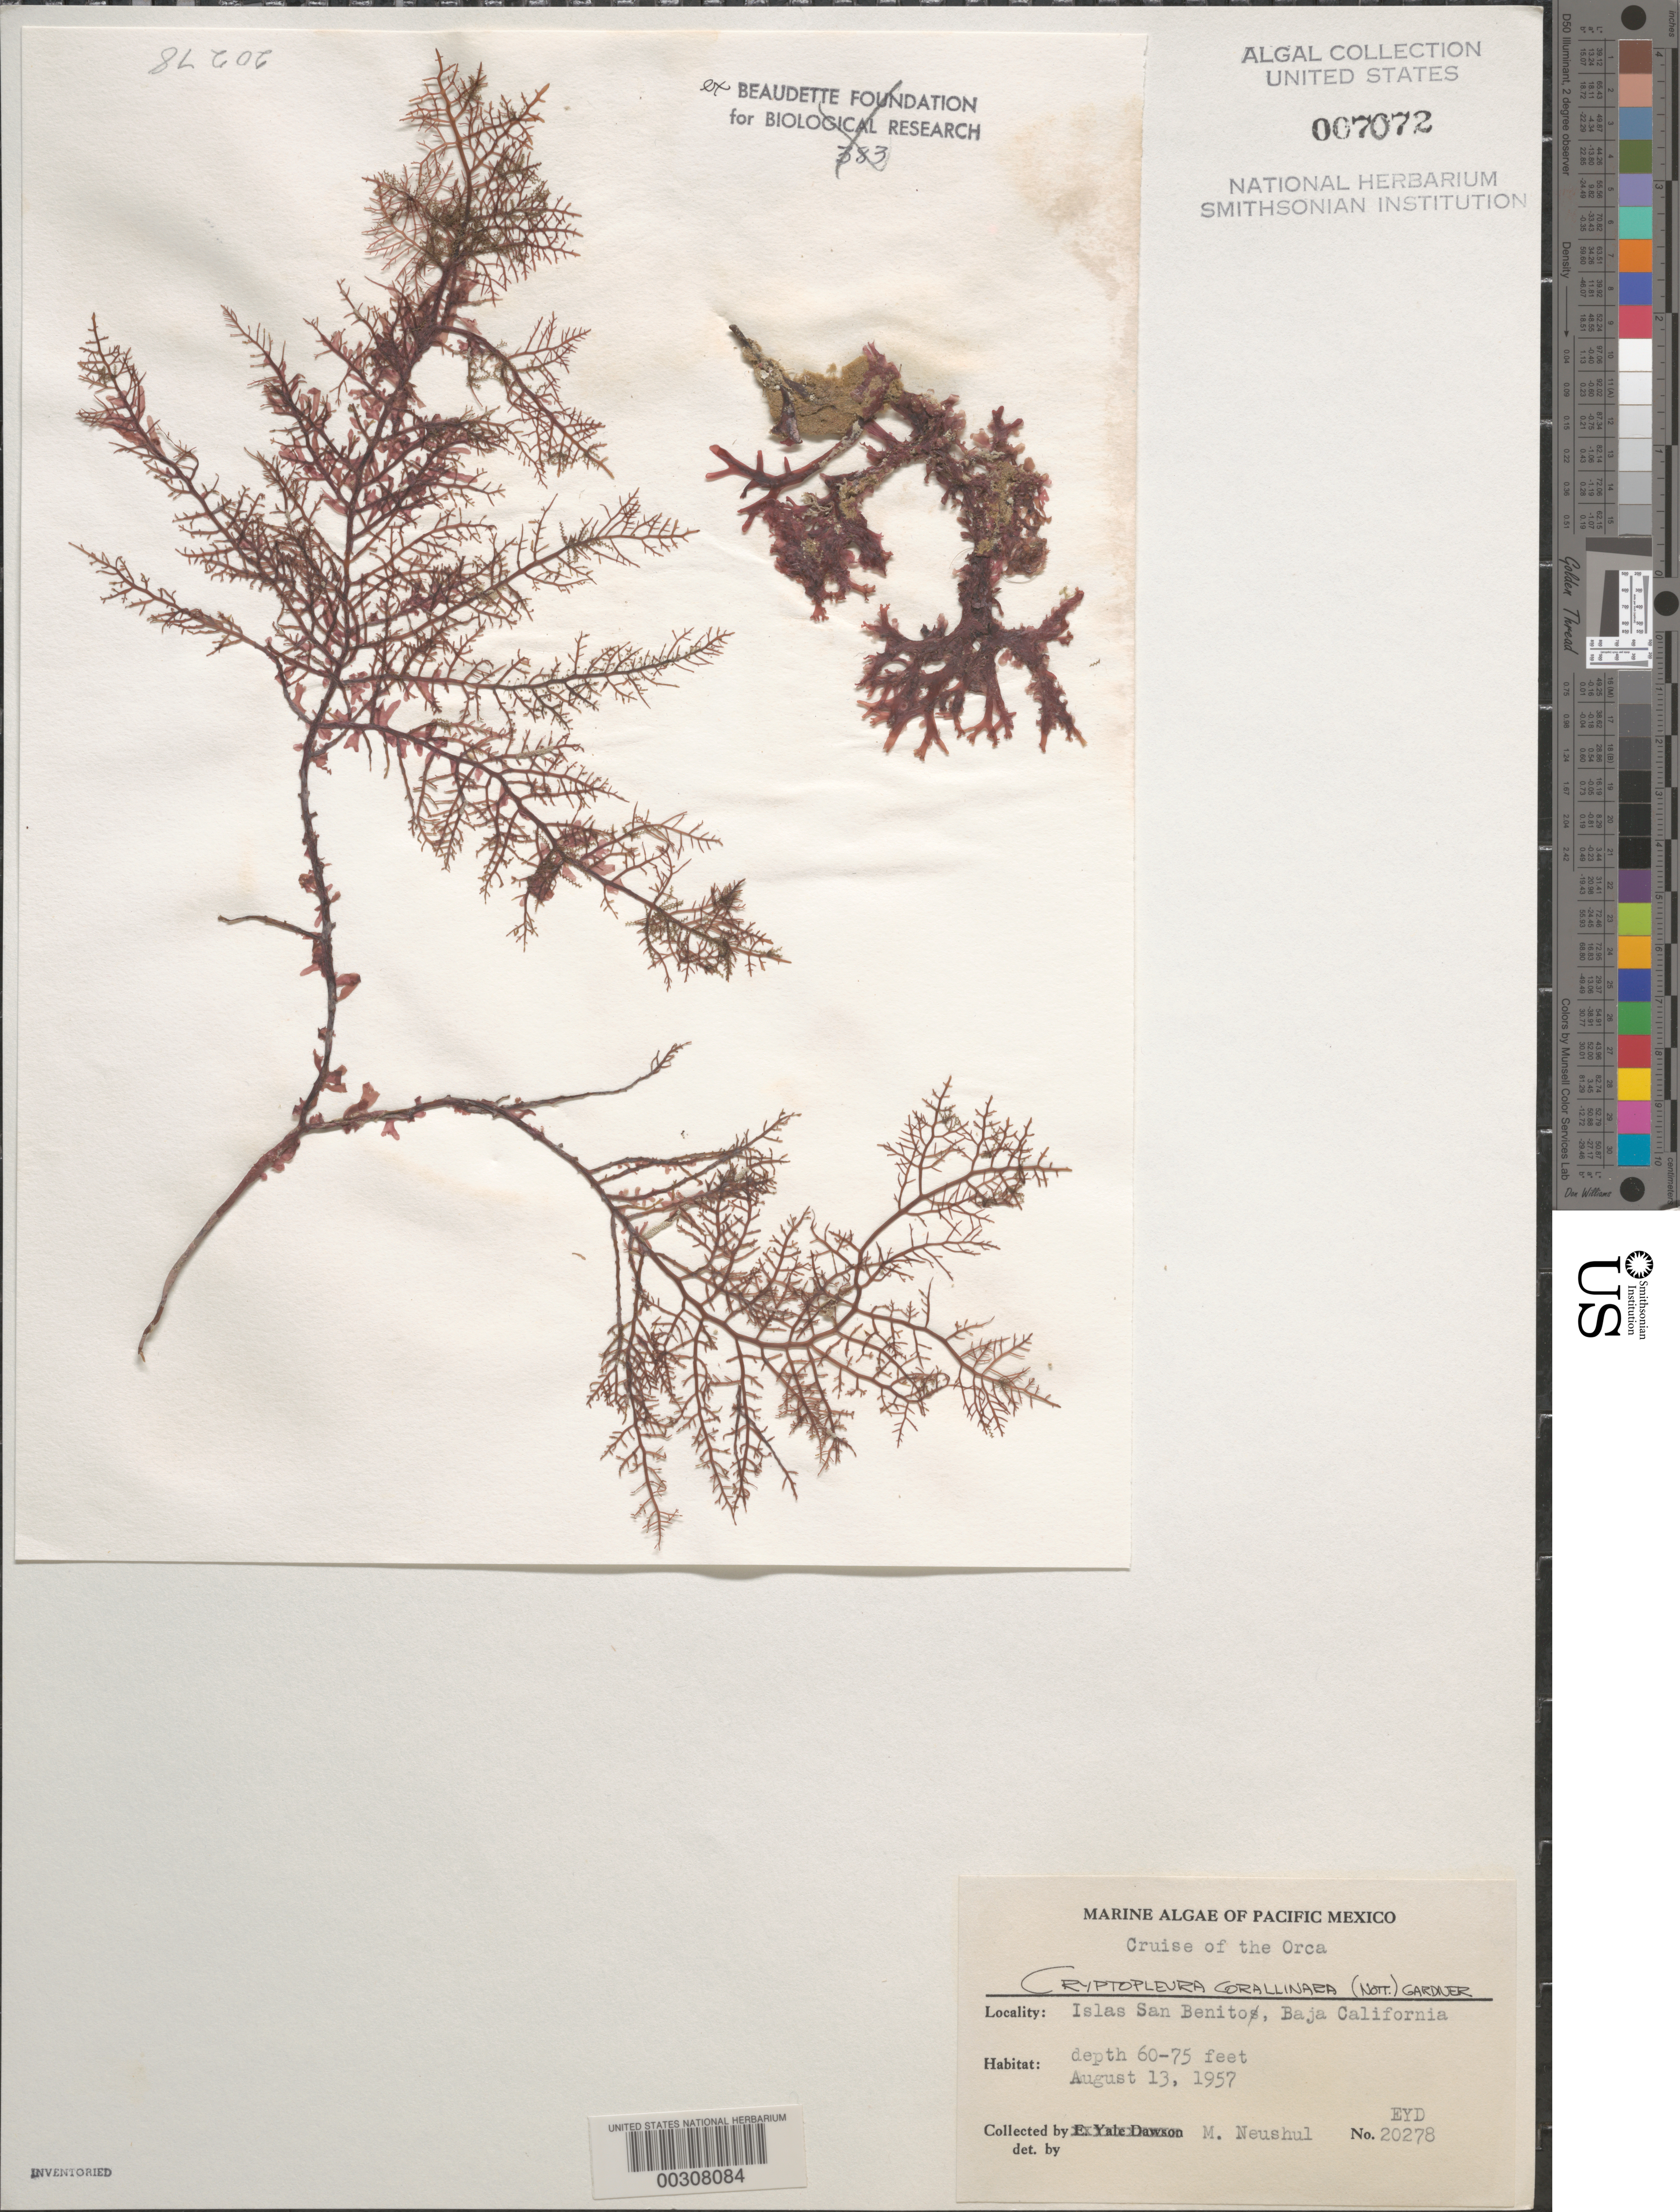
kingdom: Plantae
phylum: Rhodophyta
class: Florideophyceae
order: Ceramiales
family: Delesseriaceae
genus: Cryptopleura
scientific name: Cryptopleura corallinara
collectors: M. Neushul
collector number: EYD 20278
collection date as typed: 13 Aug 1957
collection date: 1957-08-13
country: Mexico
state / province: Baja California Norte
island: Islas San Benito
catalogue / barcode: US 7072